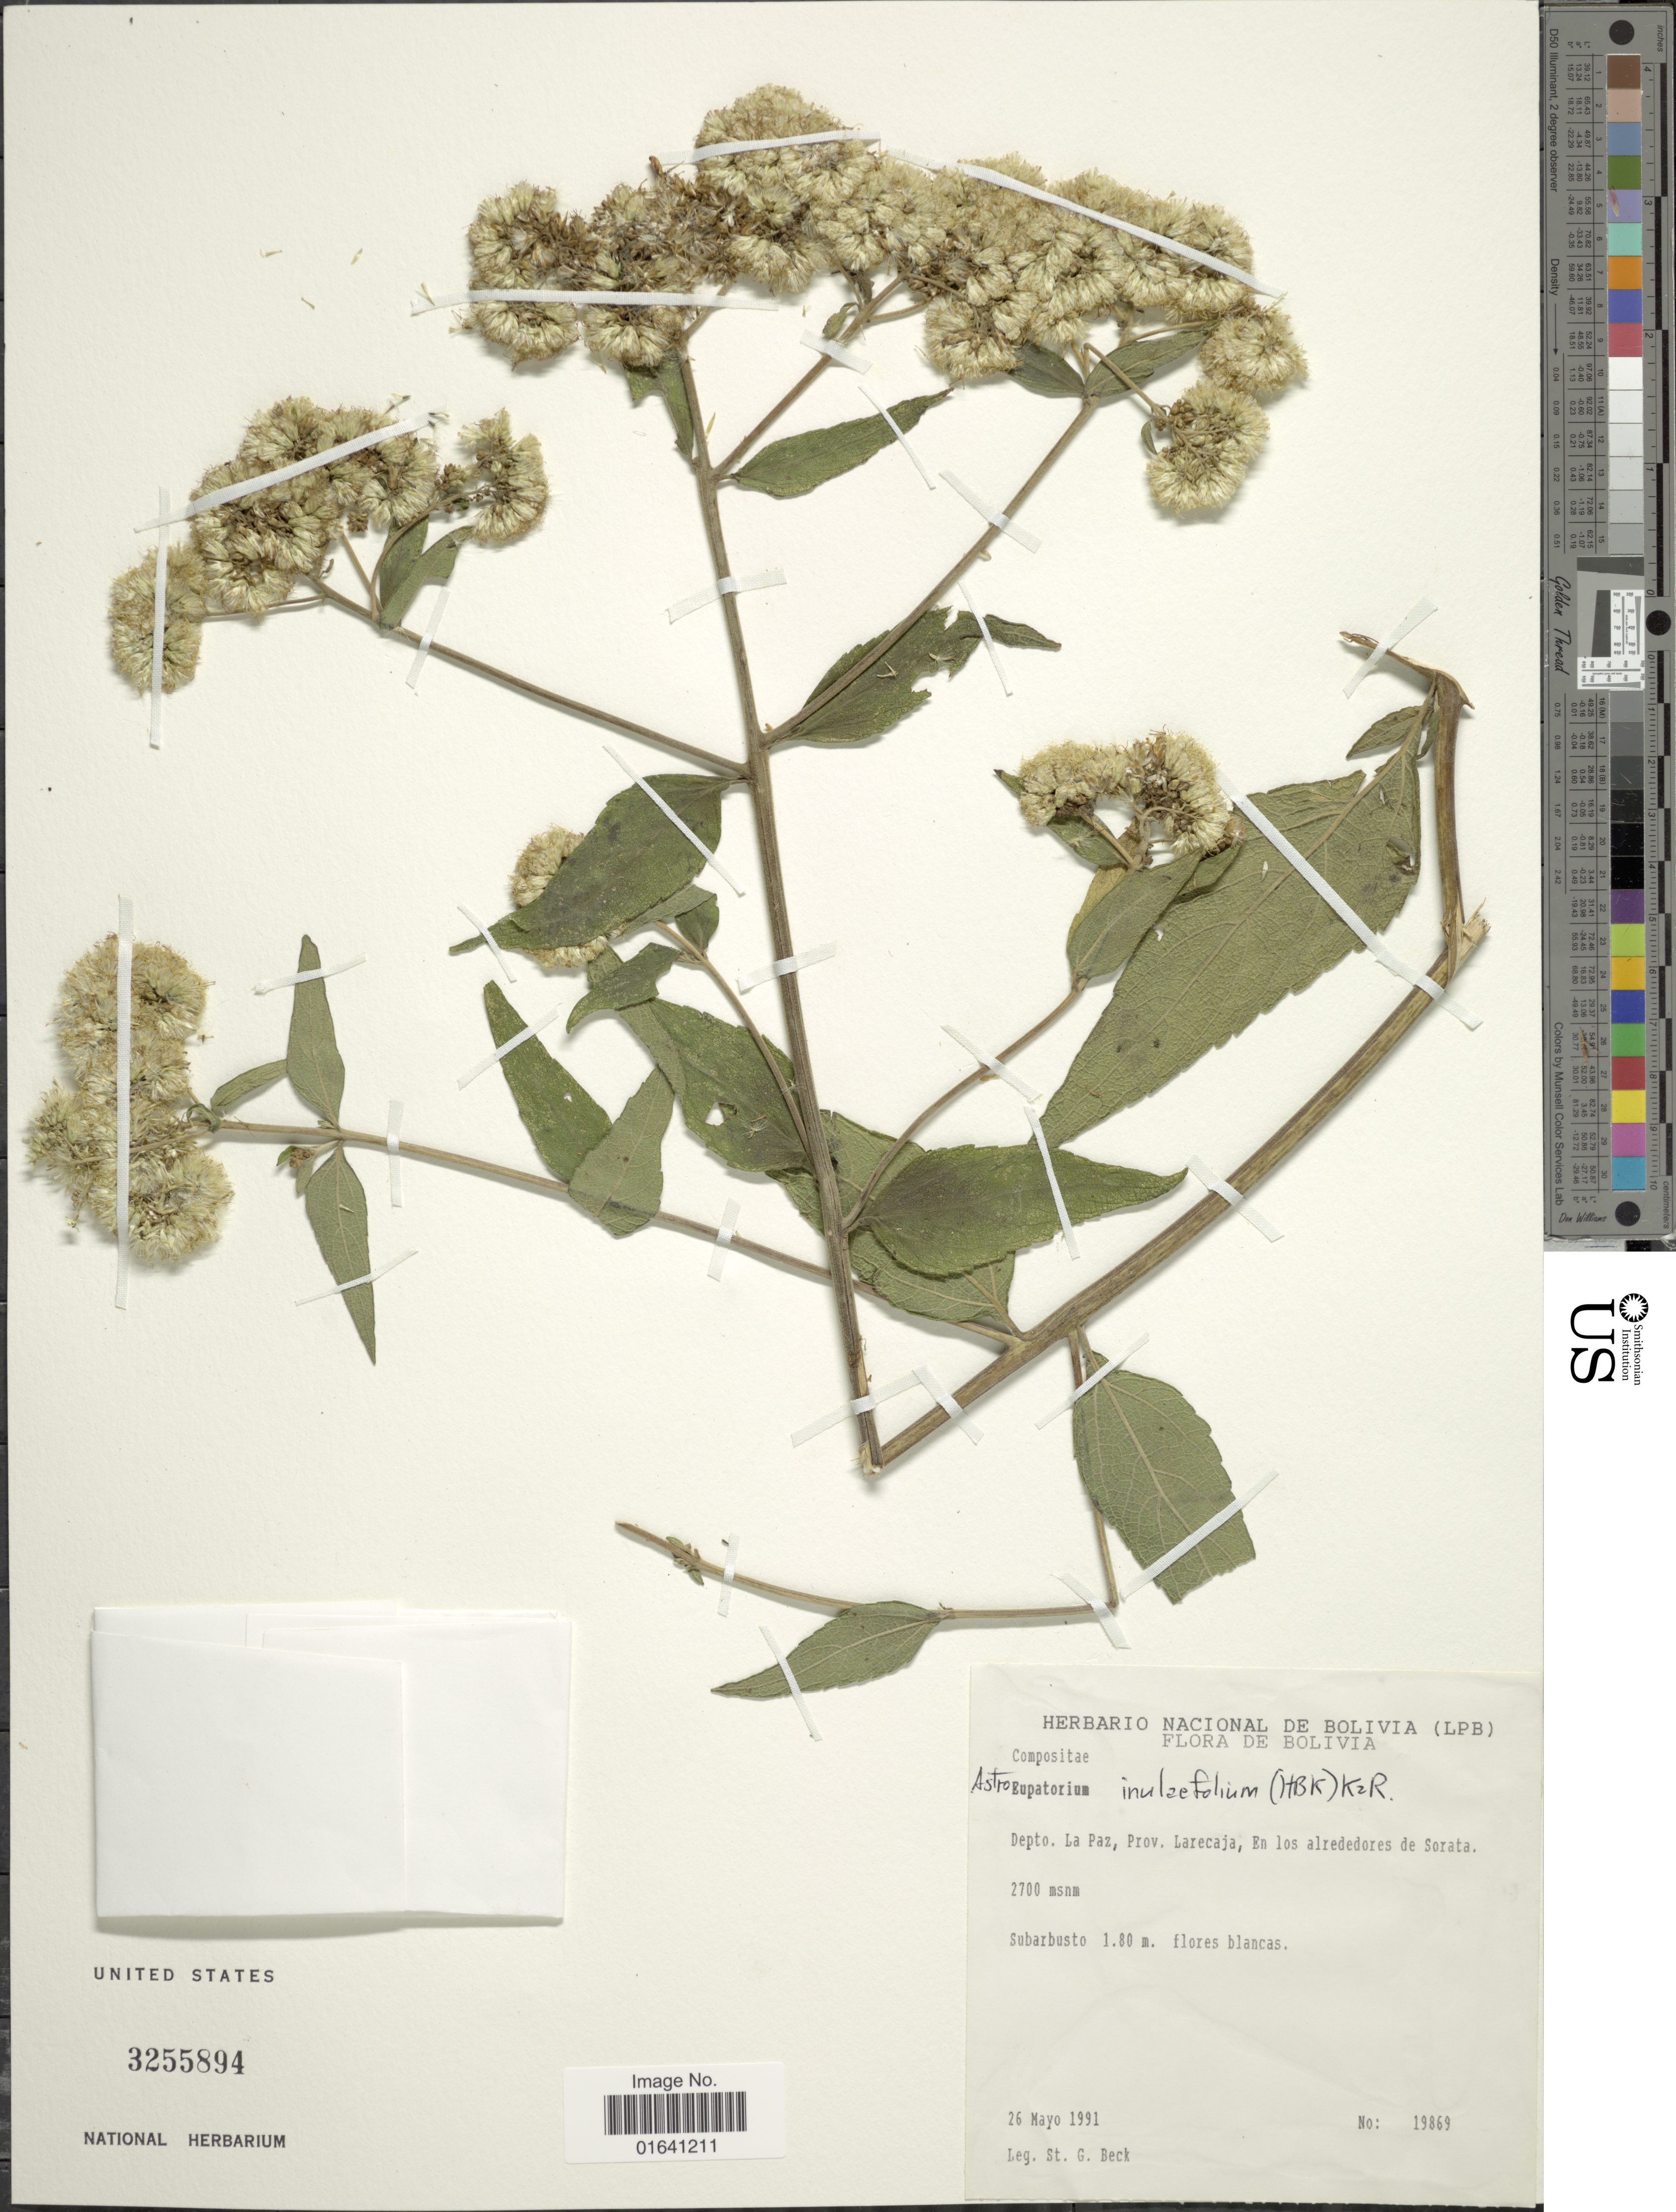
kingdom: Plantae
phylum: Tracheophyta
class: Magnoliopsida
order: Asterales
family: Asteraceae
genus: Austroeupatorium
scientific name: Austroeupatorium inulaefolium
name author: (Kunth) R.M. King & H. Rob.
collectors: S. G. Beck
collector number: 19869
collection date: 1991-05-26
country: Bolivia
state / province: La Paz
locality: Depto. La Paz, Prov. Larecaja, En los alrededores de Sorata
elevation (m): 2700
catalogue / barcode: US 3255894